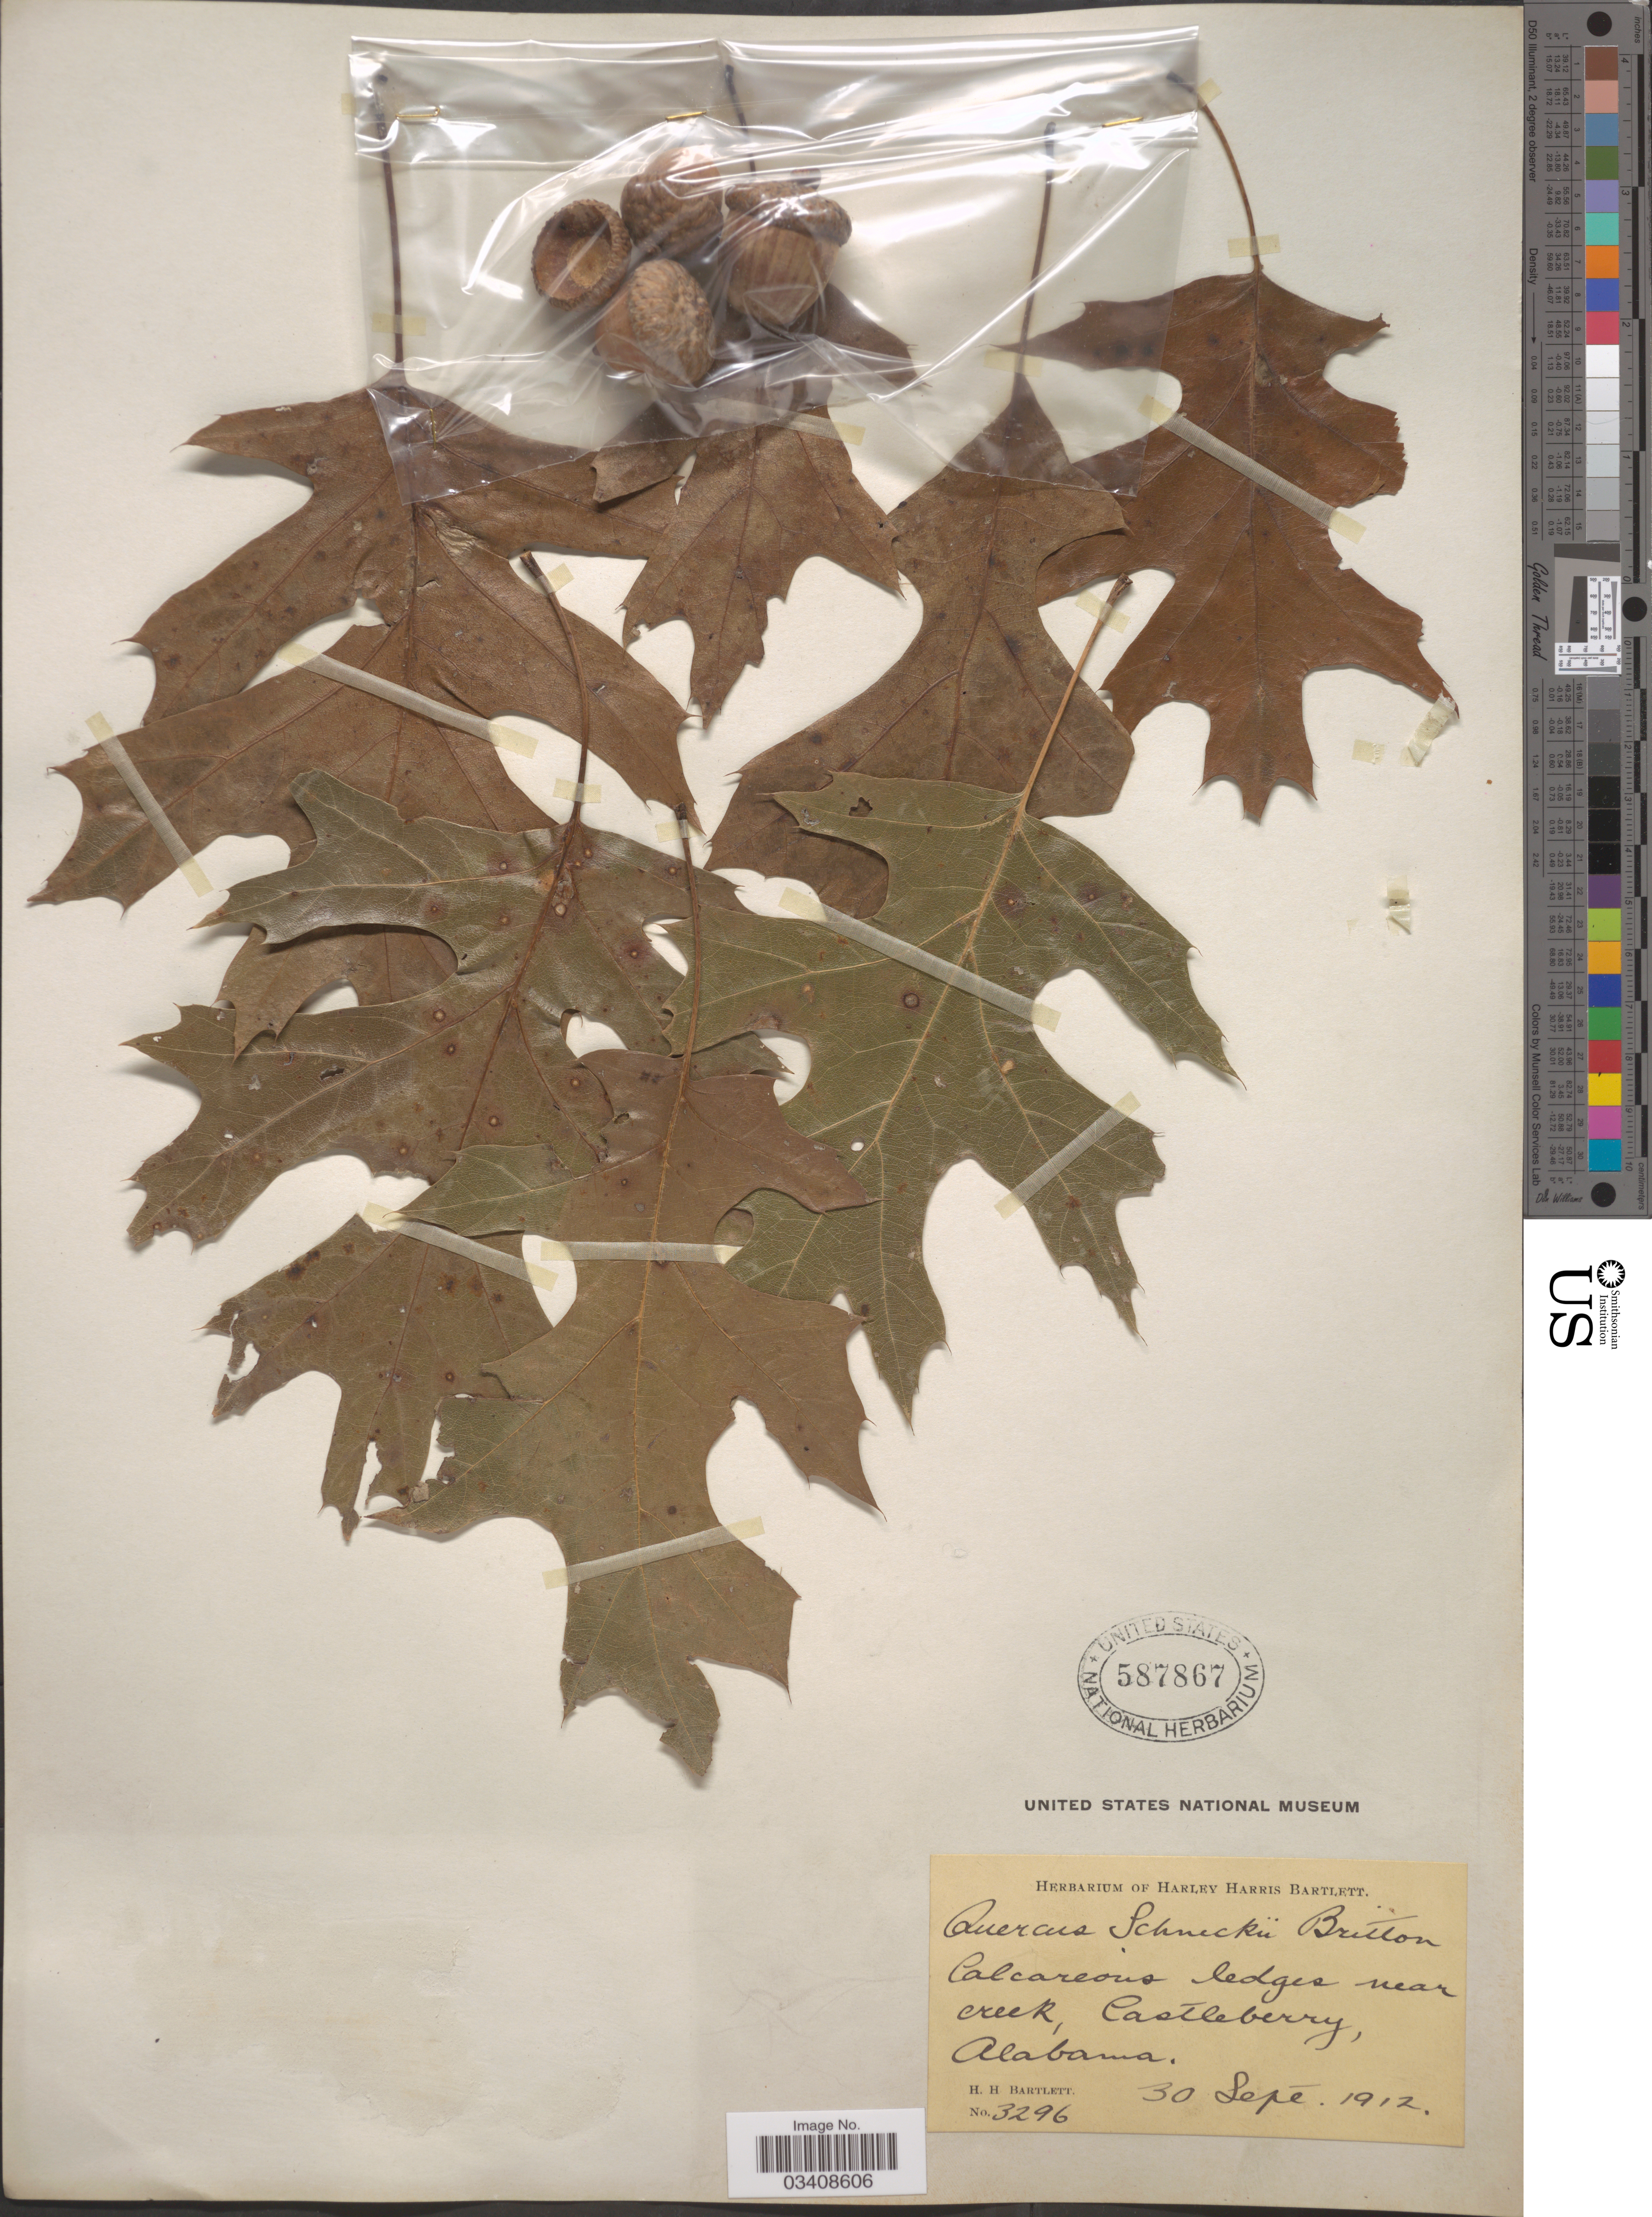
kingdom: Plantae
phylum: Tracheophyta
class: Magnoliopsida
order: Fagales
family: Fagaceae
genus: Quercus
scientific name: Quercus shumardii var. schneckii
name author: (Britton) Sarg.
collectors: H. H. Bartlett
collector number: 3296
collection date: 1912-09-30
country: United States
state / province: Alabama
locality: Near creek, Castleberry.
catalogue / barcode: US 587867